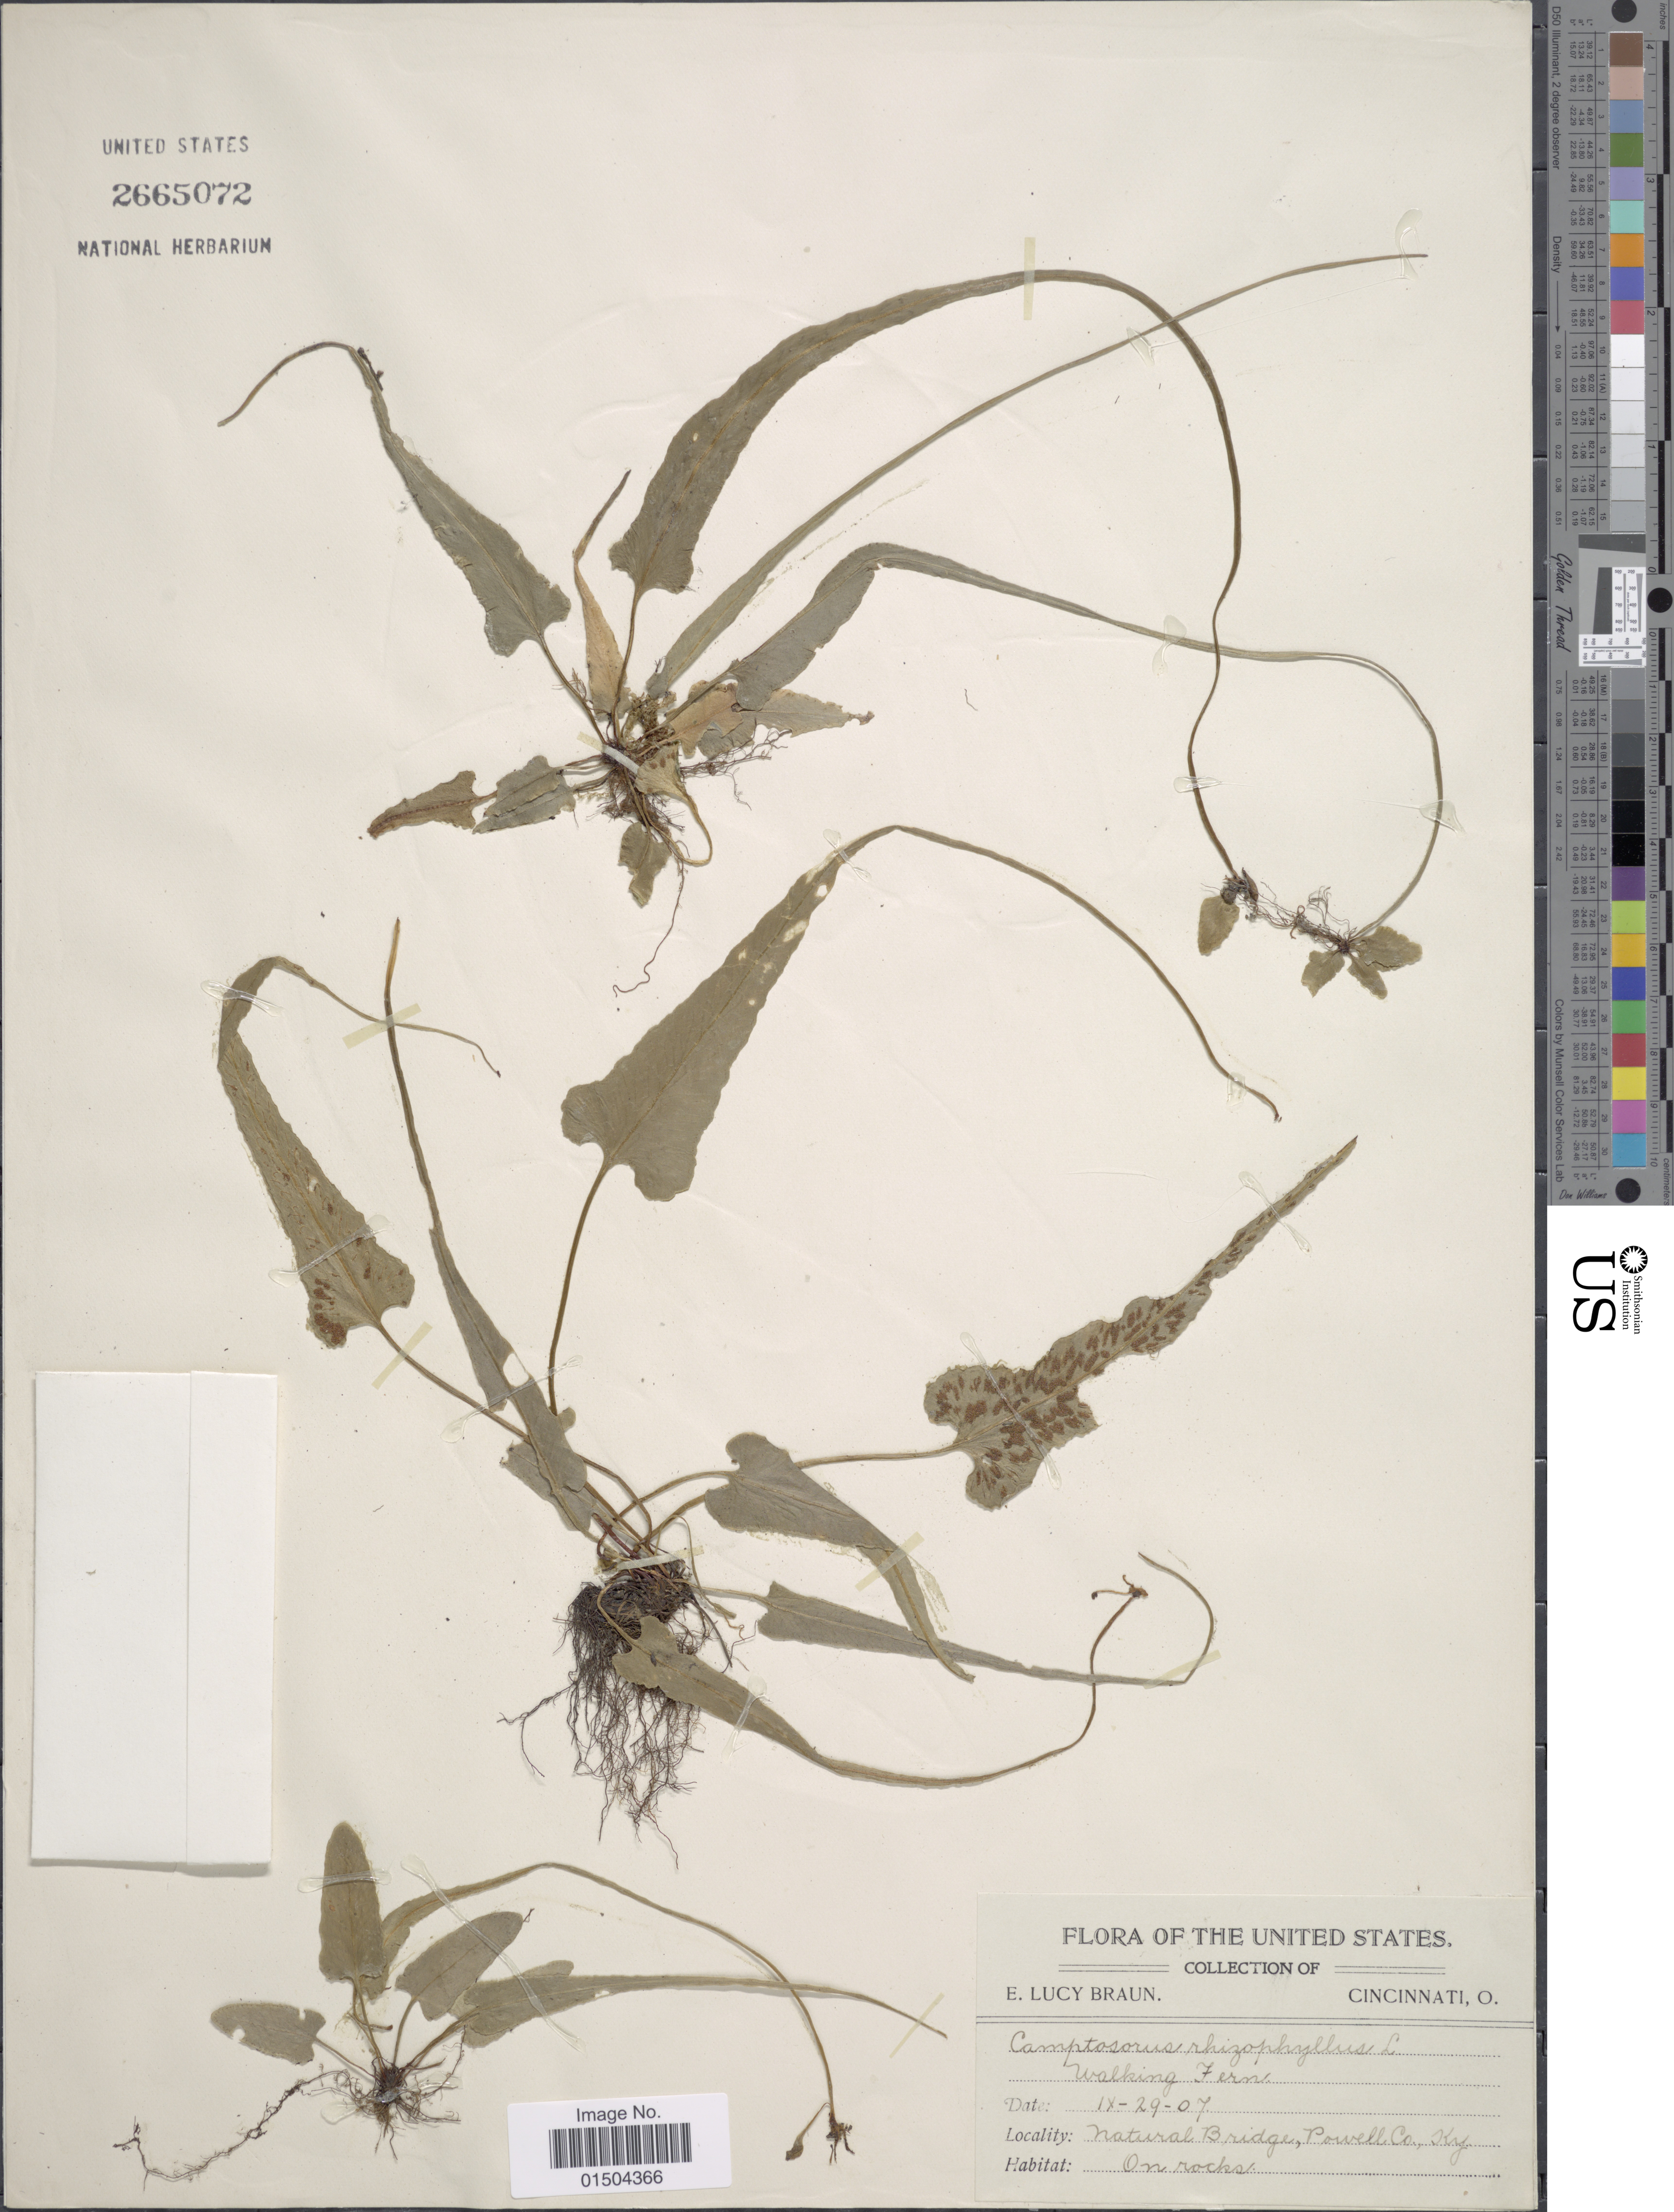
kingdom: Plantae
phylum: Tracheophyta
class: Polypodiopsida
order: Polypodiales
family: Aspleniaceae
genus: Asplenium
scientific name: Asplenium rhizophyllum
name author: L.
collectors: E. L. Braun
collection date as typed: Transcribed d/m/y: 29/9/7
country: United States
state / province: Kentucky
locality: Natural Bridge, Powell Co.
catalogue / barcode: US 2665072